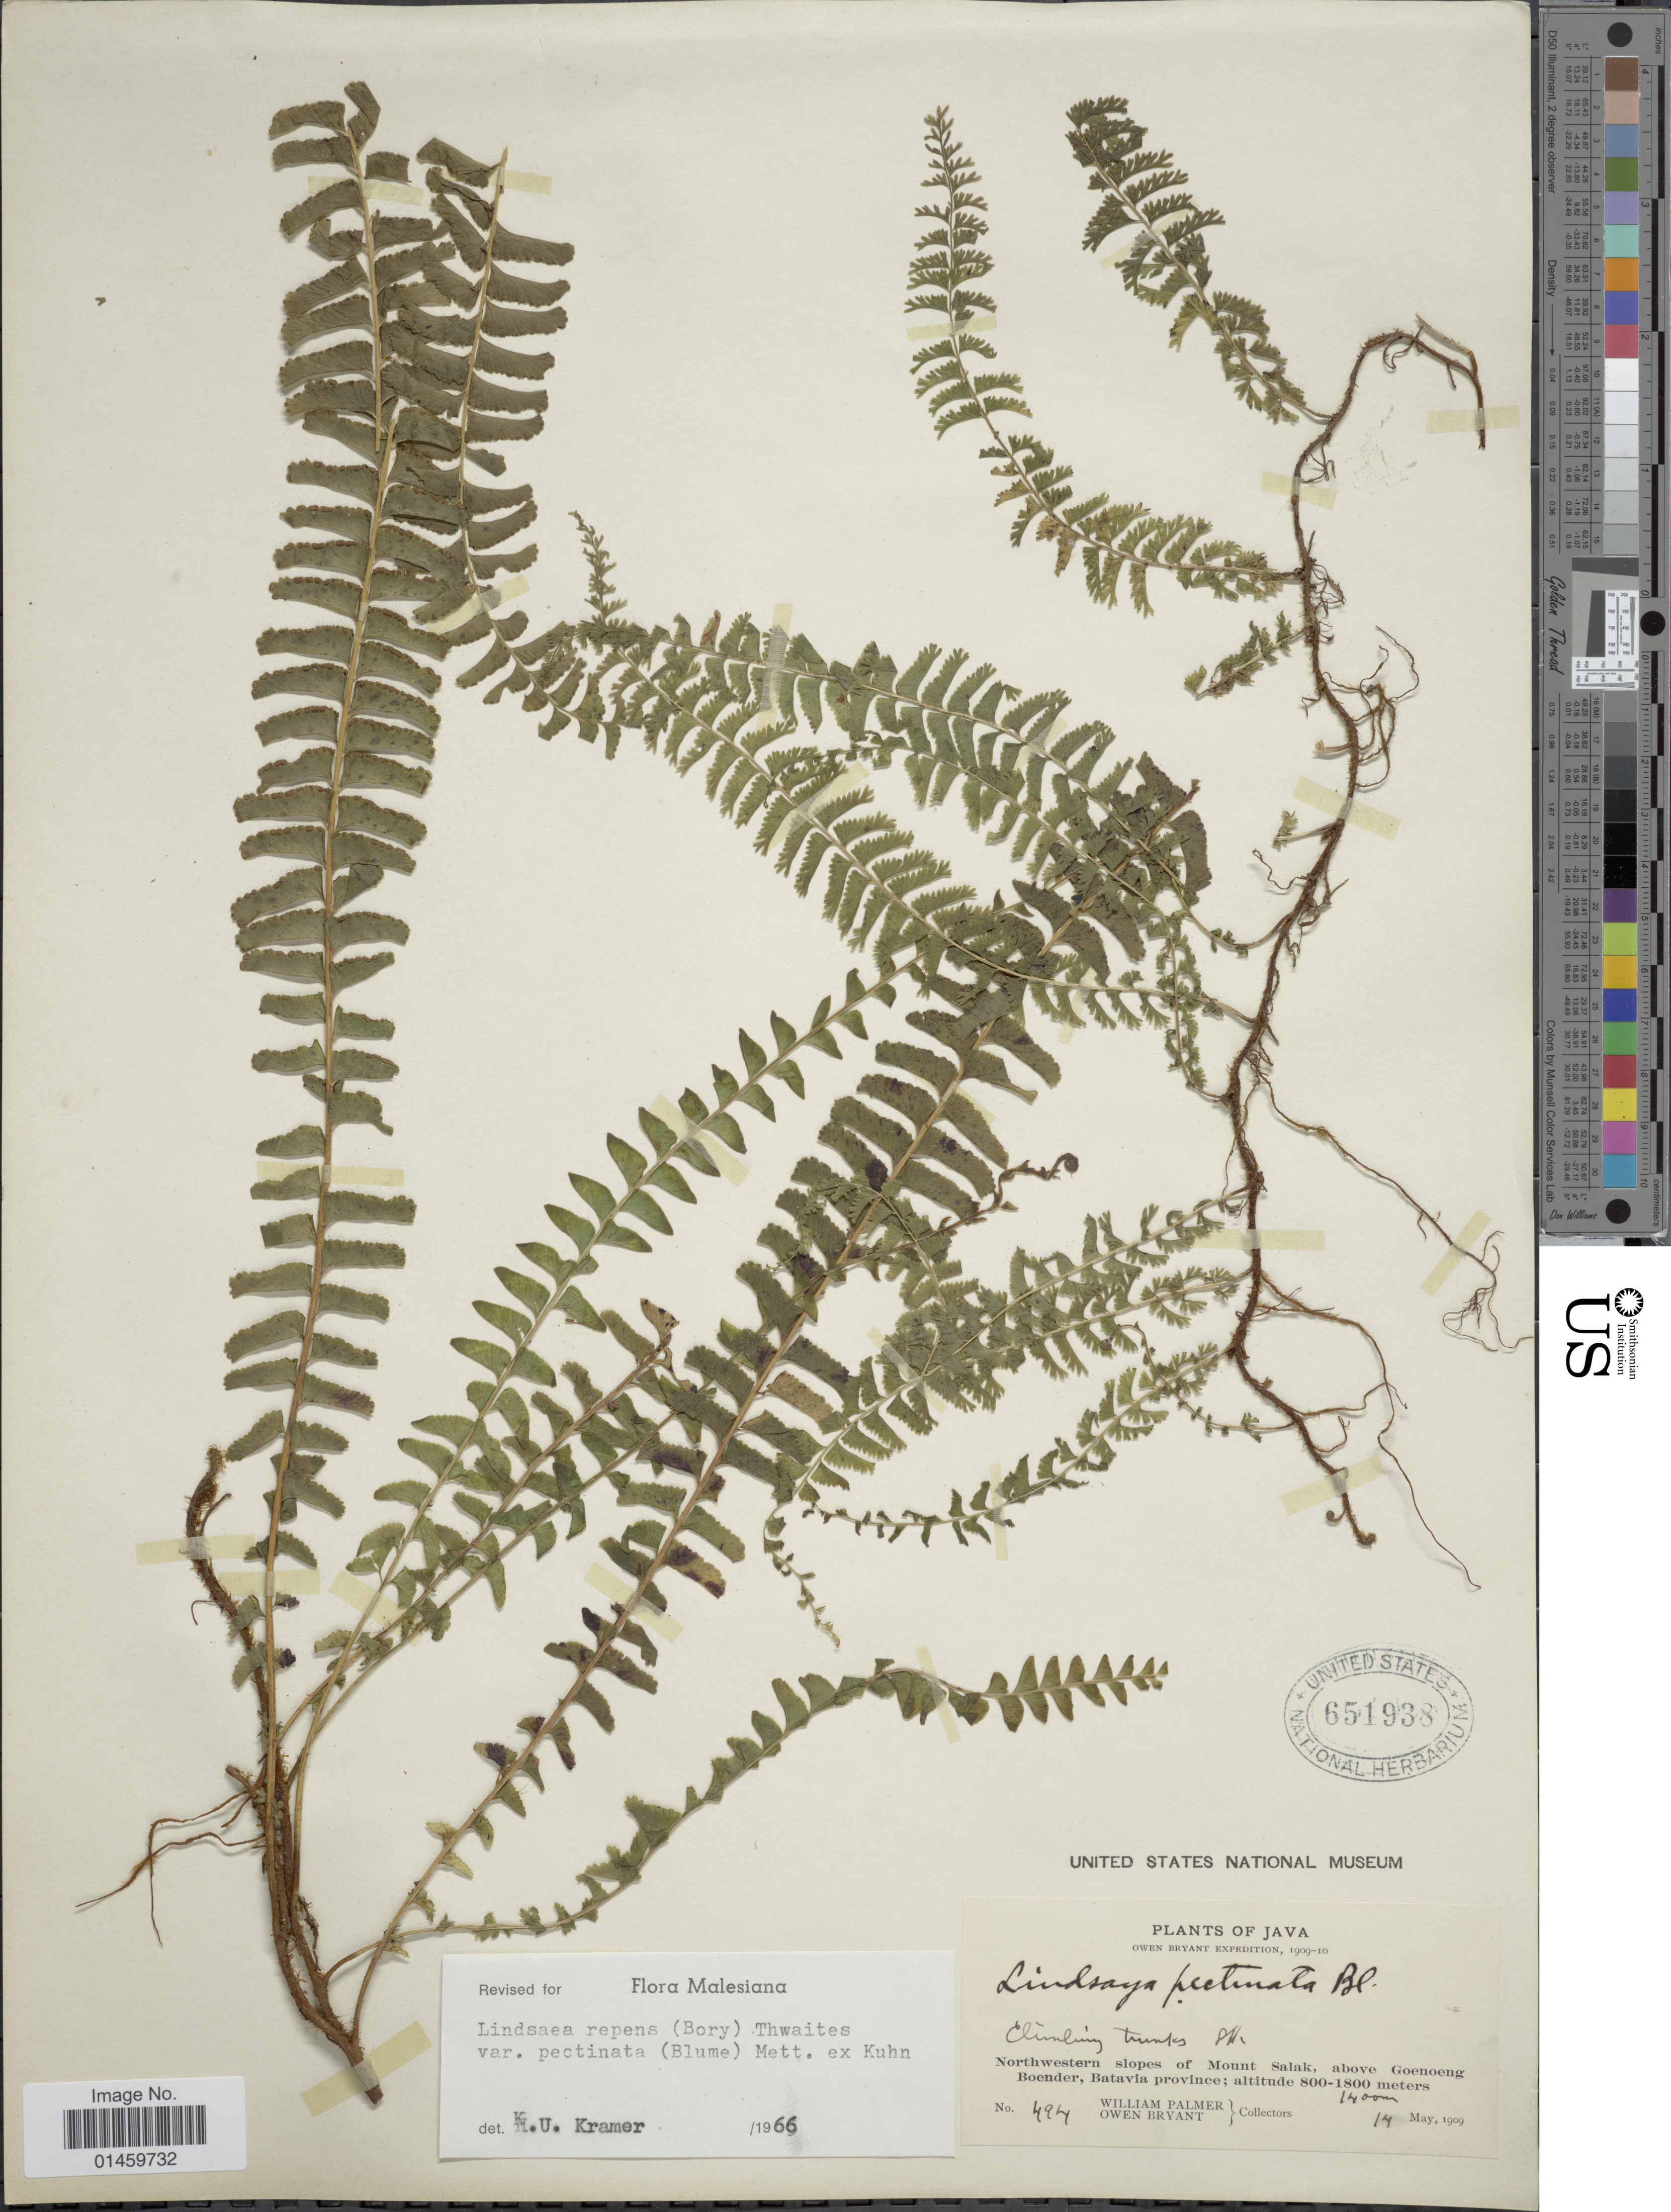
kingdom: Plantae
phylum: Tracheophyta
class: Polypodiopsida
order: Polypodiales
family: Lindsaeaceae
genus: Lindsaea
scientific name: Lindsaea repens var. pectinata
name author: (Blume) Mett.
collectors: W. Palmer & O. Bryant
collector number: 494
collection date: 1909-05-14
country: Indonesia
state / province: Java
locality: Northwestern slopes of Mount Salak, above Goenoeng Boender, Batavia province.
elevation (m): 1400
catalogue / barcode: US 651938